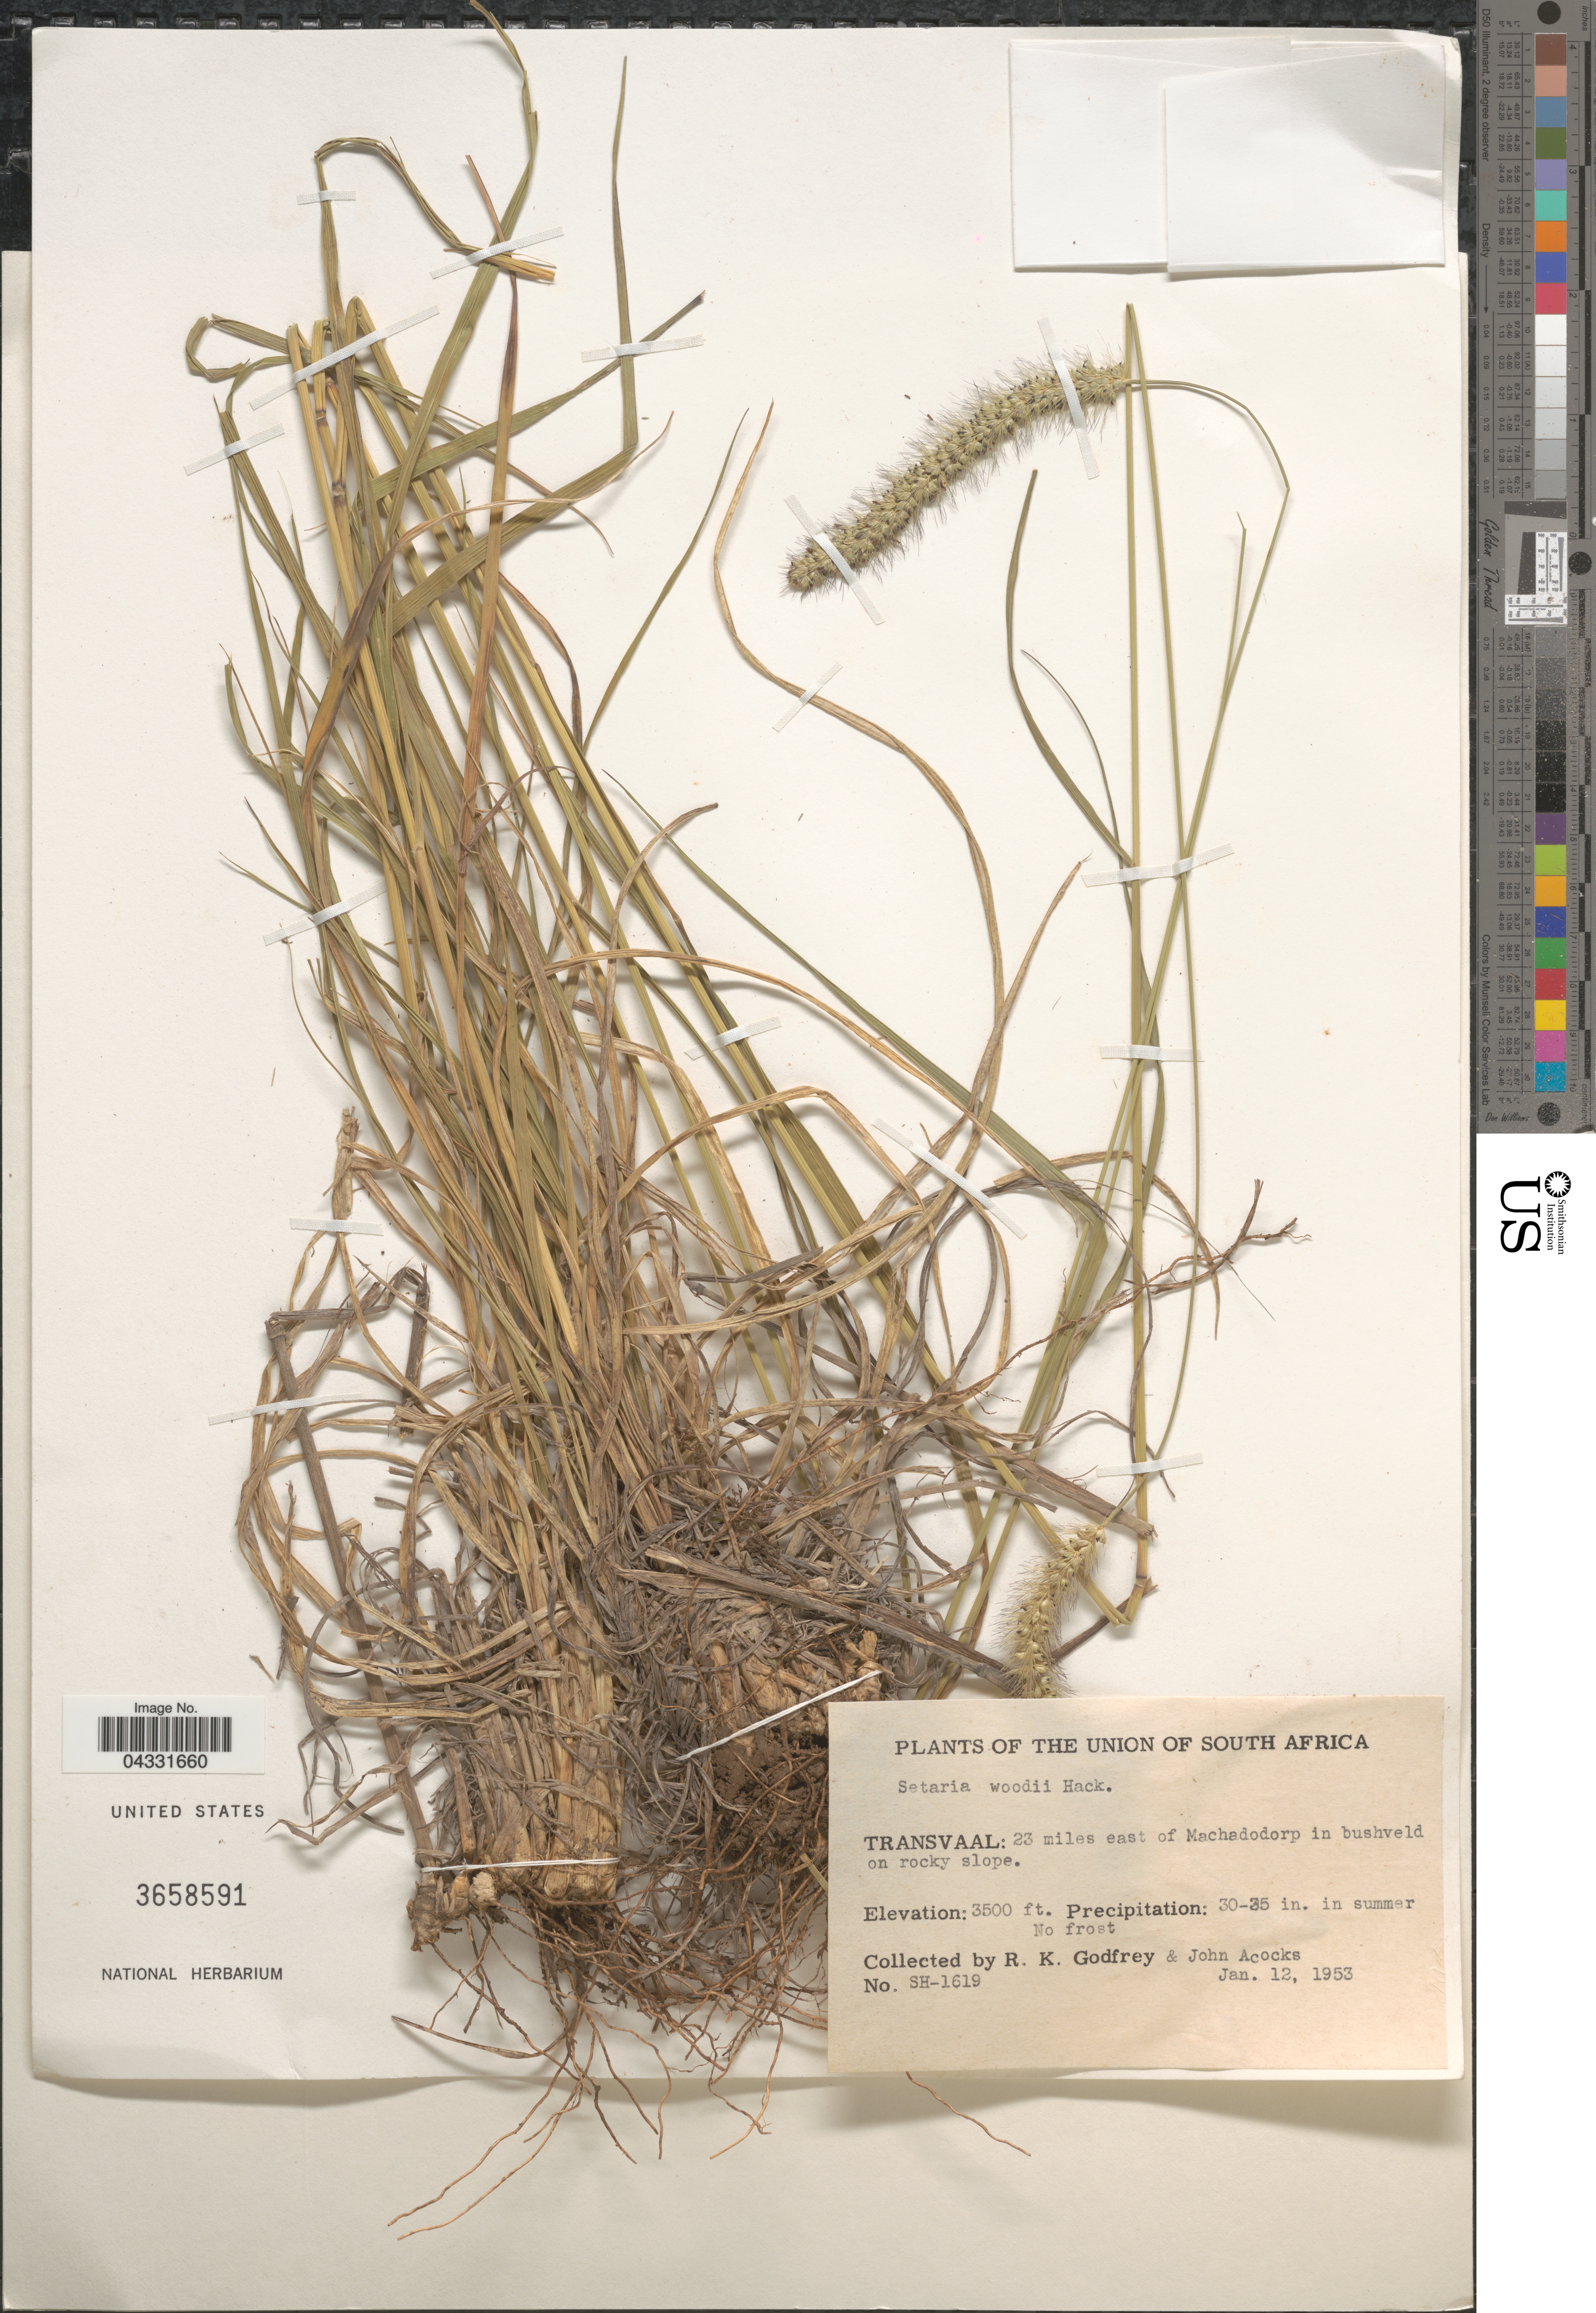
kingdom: Plantae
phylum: Tracheophyta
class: Liliopsida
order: Poales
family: Poaceae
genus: Setaria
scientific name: Setaria nigrirostris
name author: (Nees) Durand & Schinz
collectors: R. K. Godfrey & J. P. Acocks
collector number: SH-1619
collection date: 1953-01-12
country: South Africa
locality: The Union of South Africa. Transvaal: 23 miles east of Machadodorp in bushveld on rocky slope.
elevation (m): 1067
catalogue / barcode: US 3658591